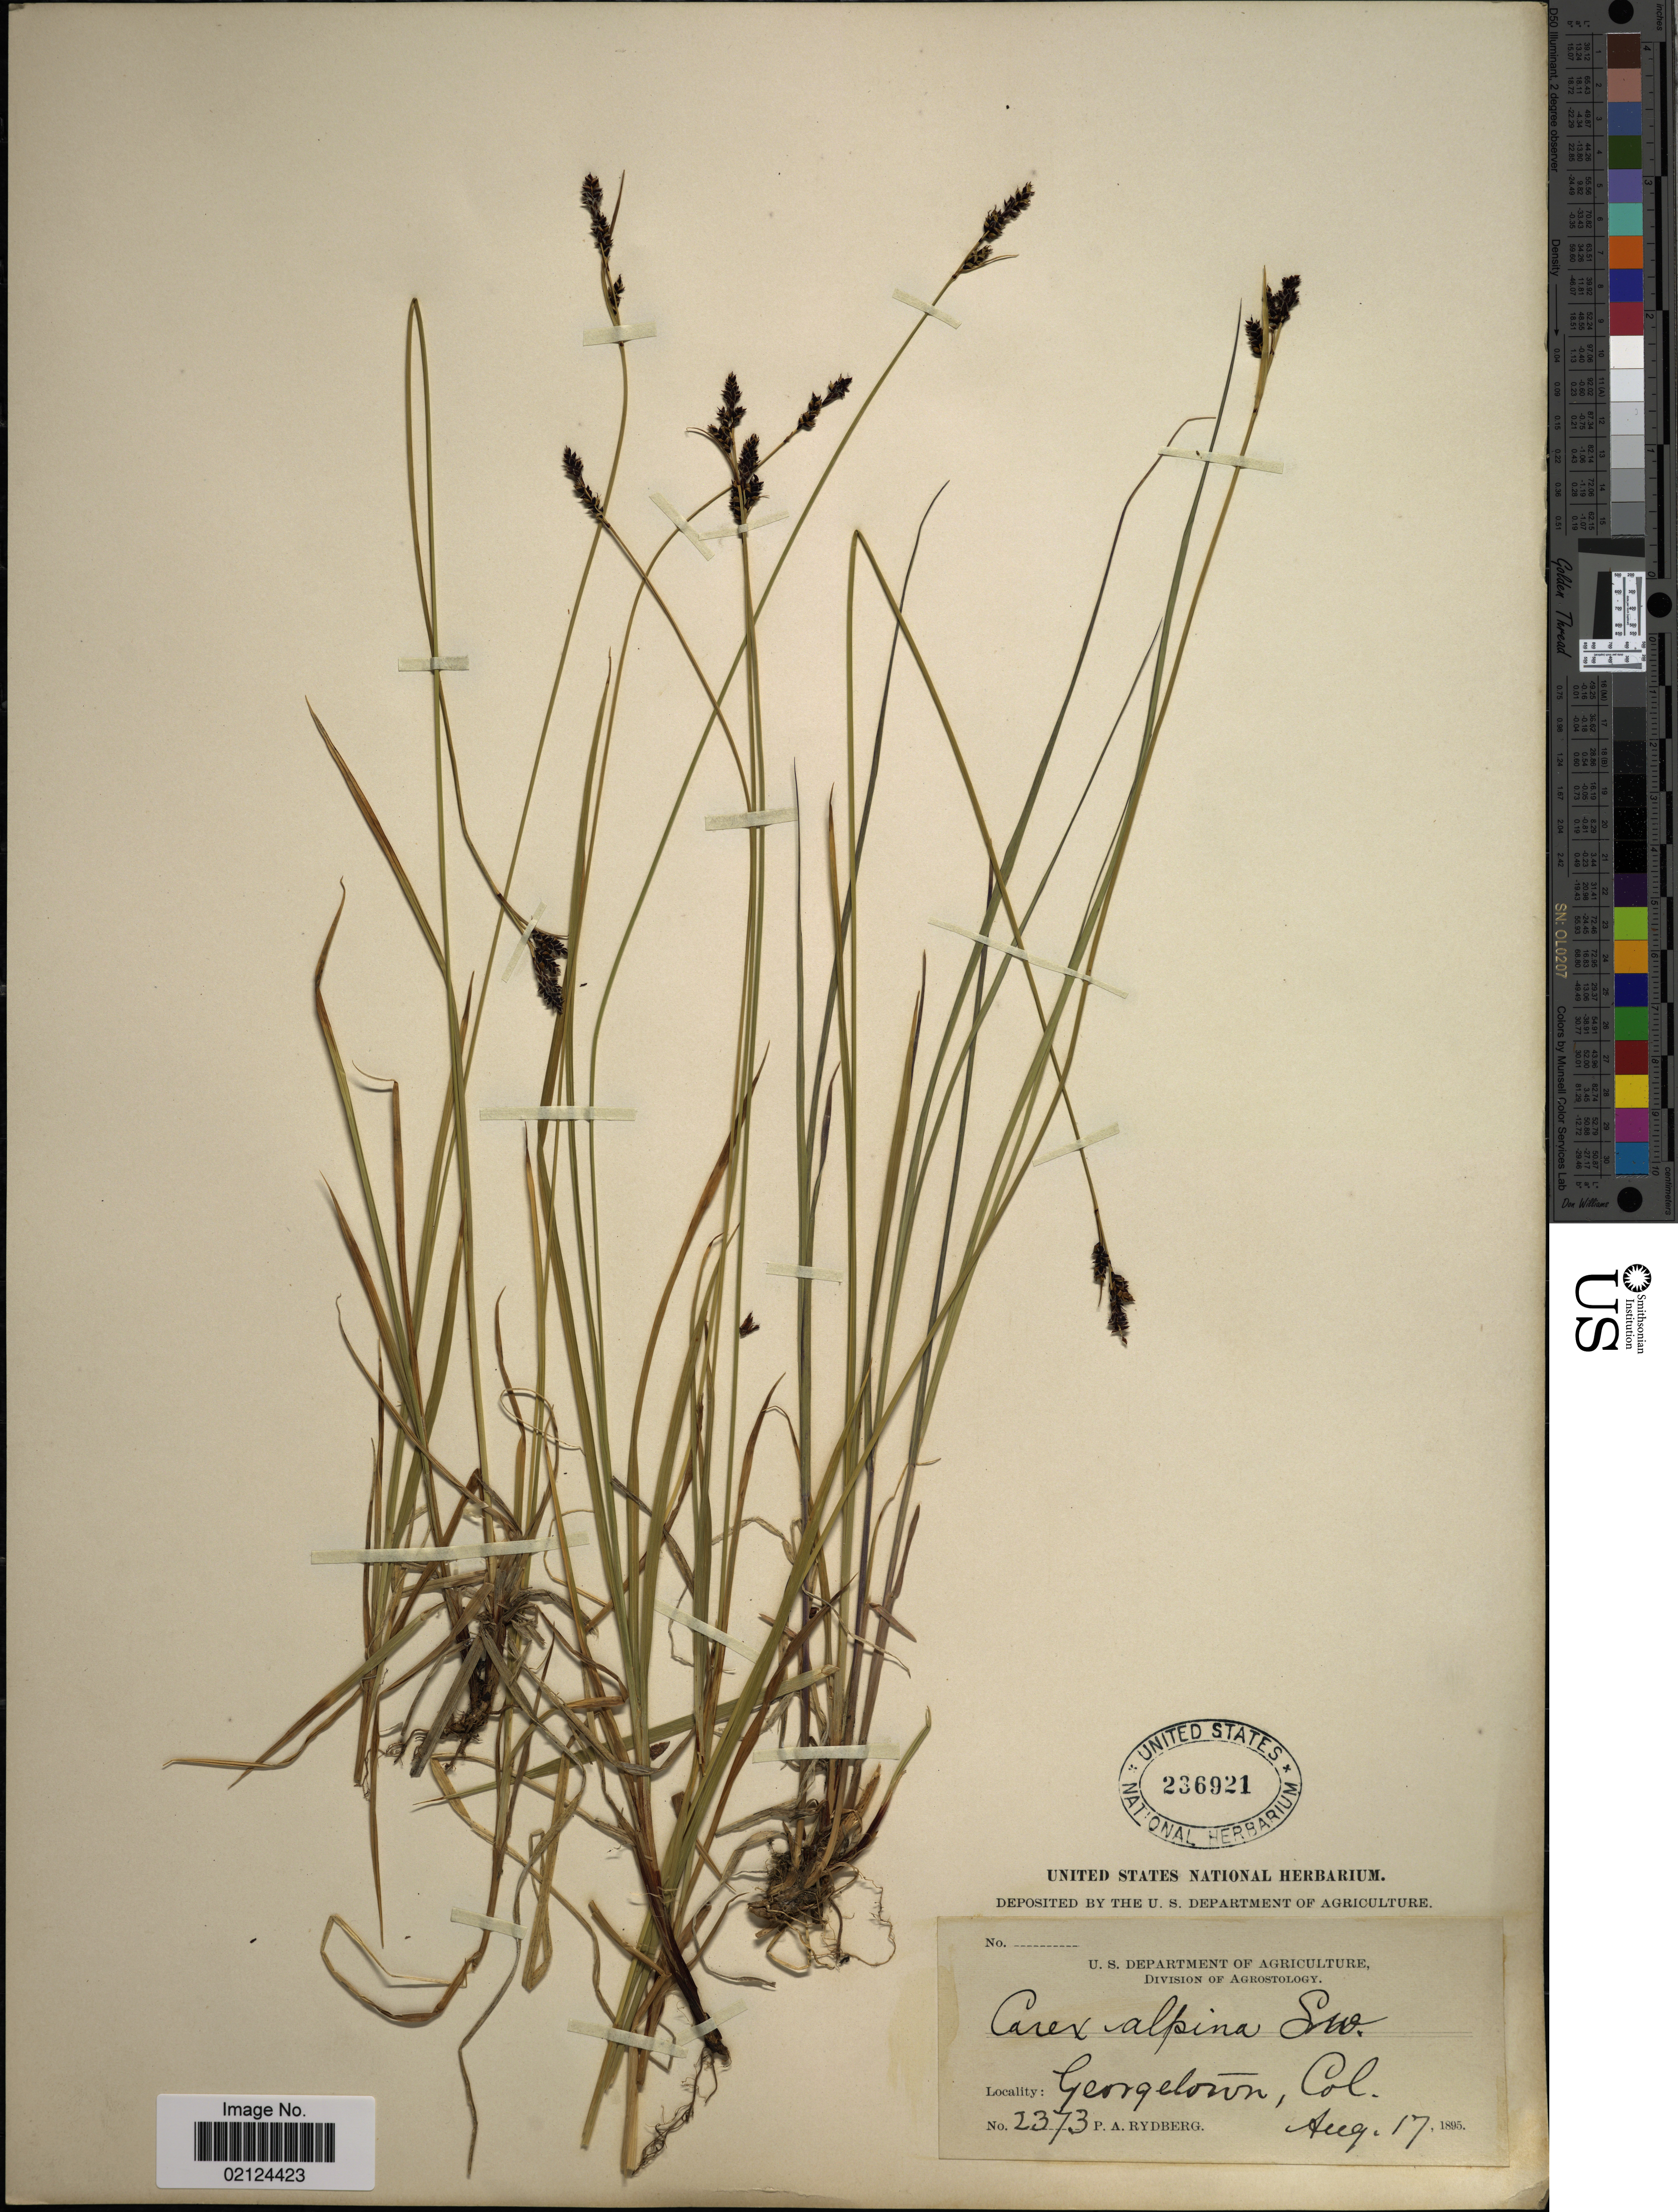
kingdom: Plantae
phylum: Tracheophyta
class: Liliopsida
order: Poales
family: Cyperaceae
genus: Carex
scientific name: Carex media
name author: R. Br.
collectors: P. A. Rydberg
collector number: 2373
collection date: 1895-08-17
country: United States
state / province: Colorado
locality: Georgetown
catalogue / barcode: US 236921